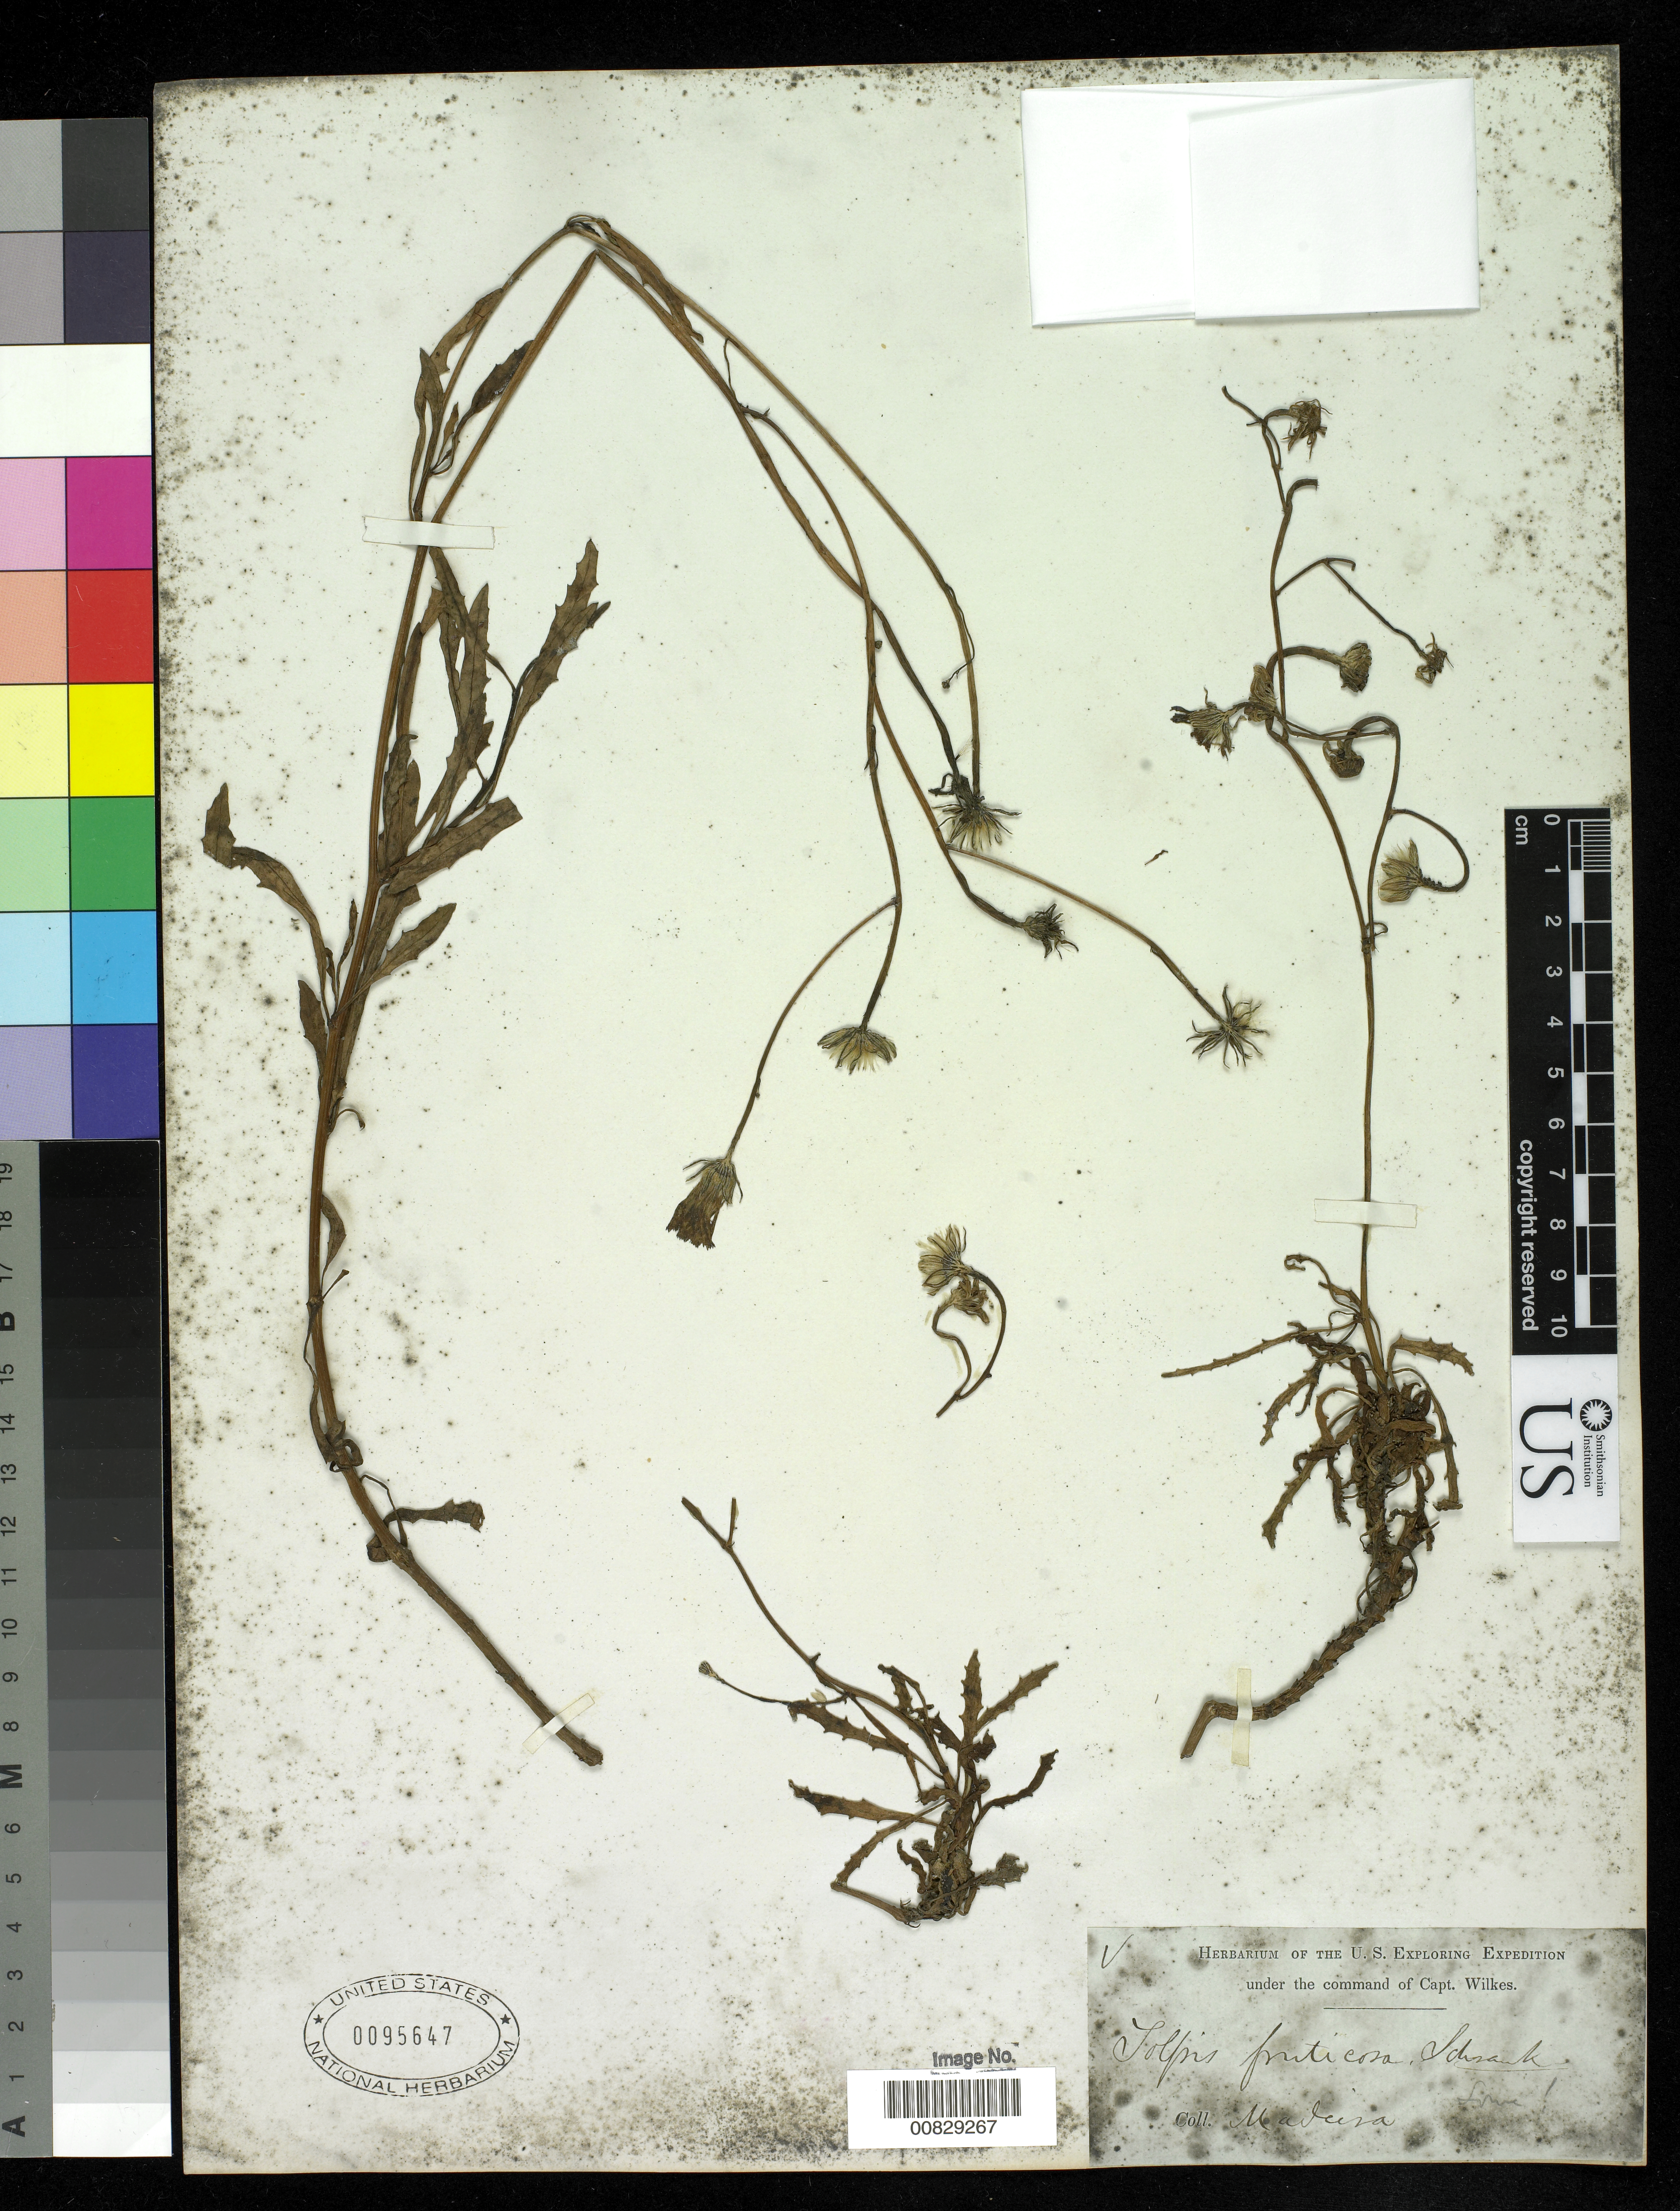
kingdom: Plantae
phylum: Tracheophyta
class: Magnoliopsida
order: Asterales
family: Asteraceae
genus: Tolpis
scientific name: Tolpis succulenta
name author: Lowe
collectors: Wilkes Explor. Exped.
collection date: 1838/1842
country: Portugal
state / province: Madeira (Aut. Reg.)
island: Madeira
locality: Funchal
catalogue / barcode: US 95647